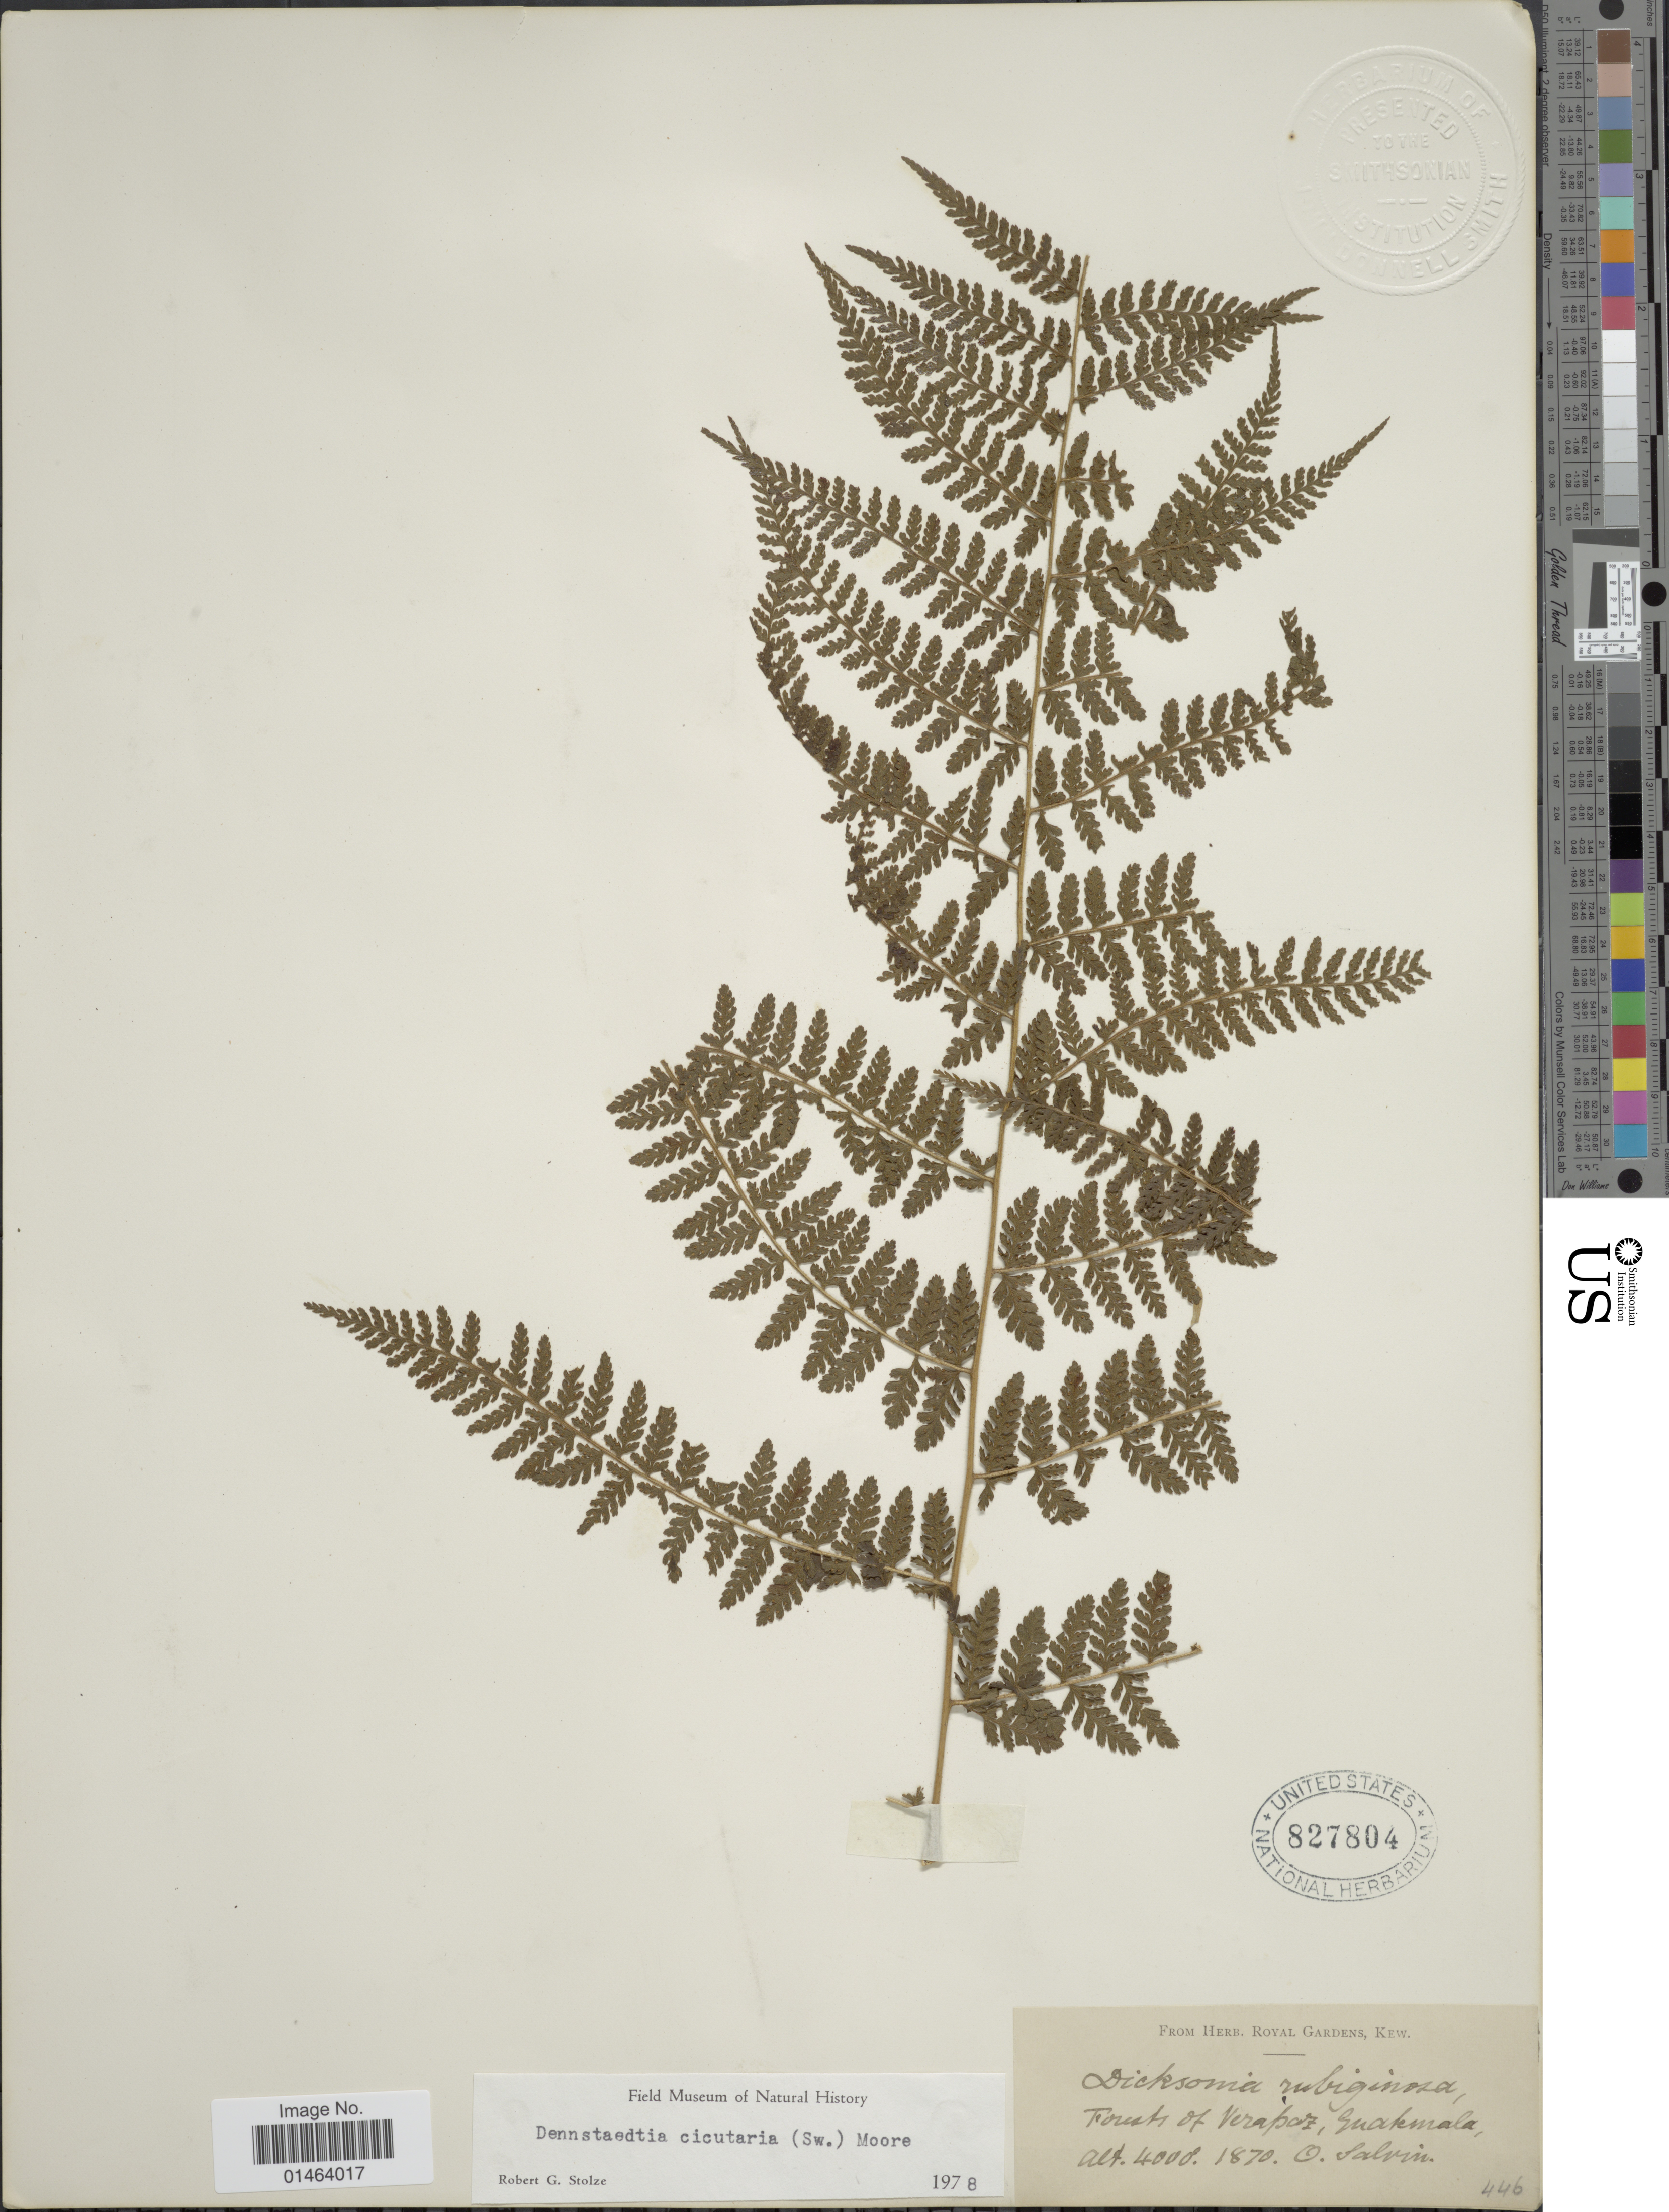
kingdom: Plantae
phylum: Tracheophyta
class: Polypodiopsida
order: Polypodiales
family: Dennstaedtiaceae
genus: Dennstaedtia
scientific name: Dennstaedtia cicutaria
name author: (Sw.) T. Moore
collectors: O. Salvin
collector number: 446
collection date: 1970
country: Guatemala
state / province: Alta Verapaz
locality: Guatemala, Forest of Verapaz.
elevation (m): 1219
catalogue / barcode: US 827804